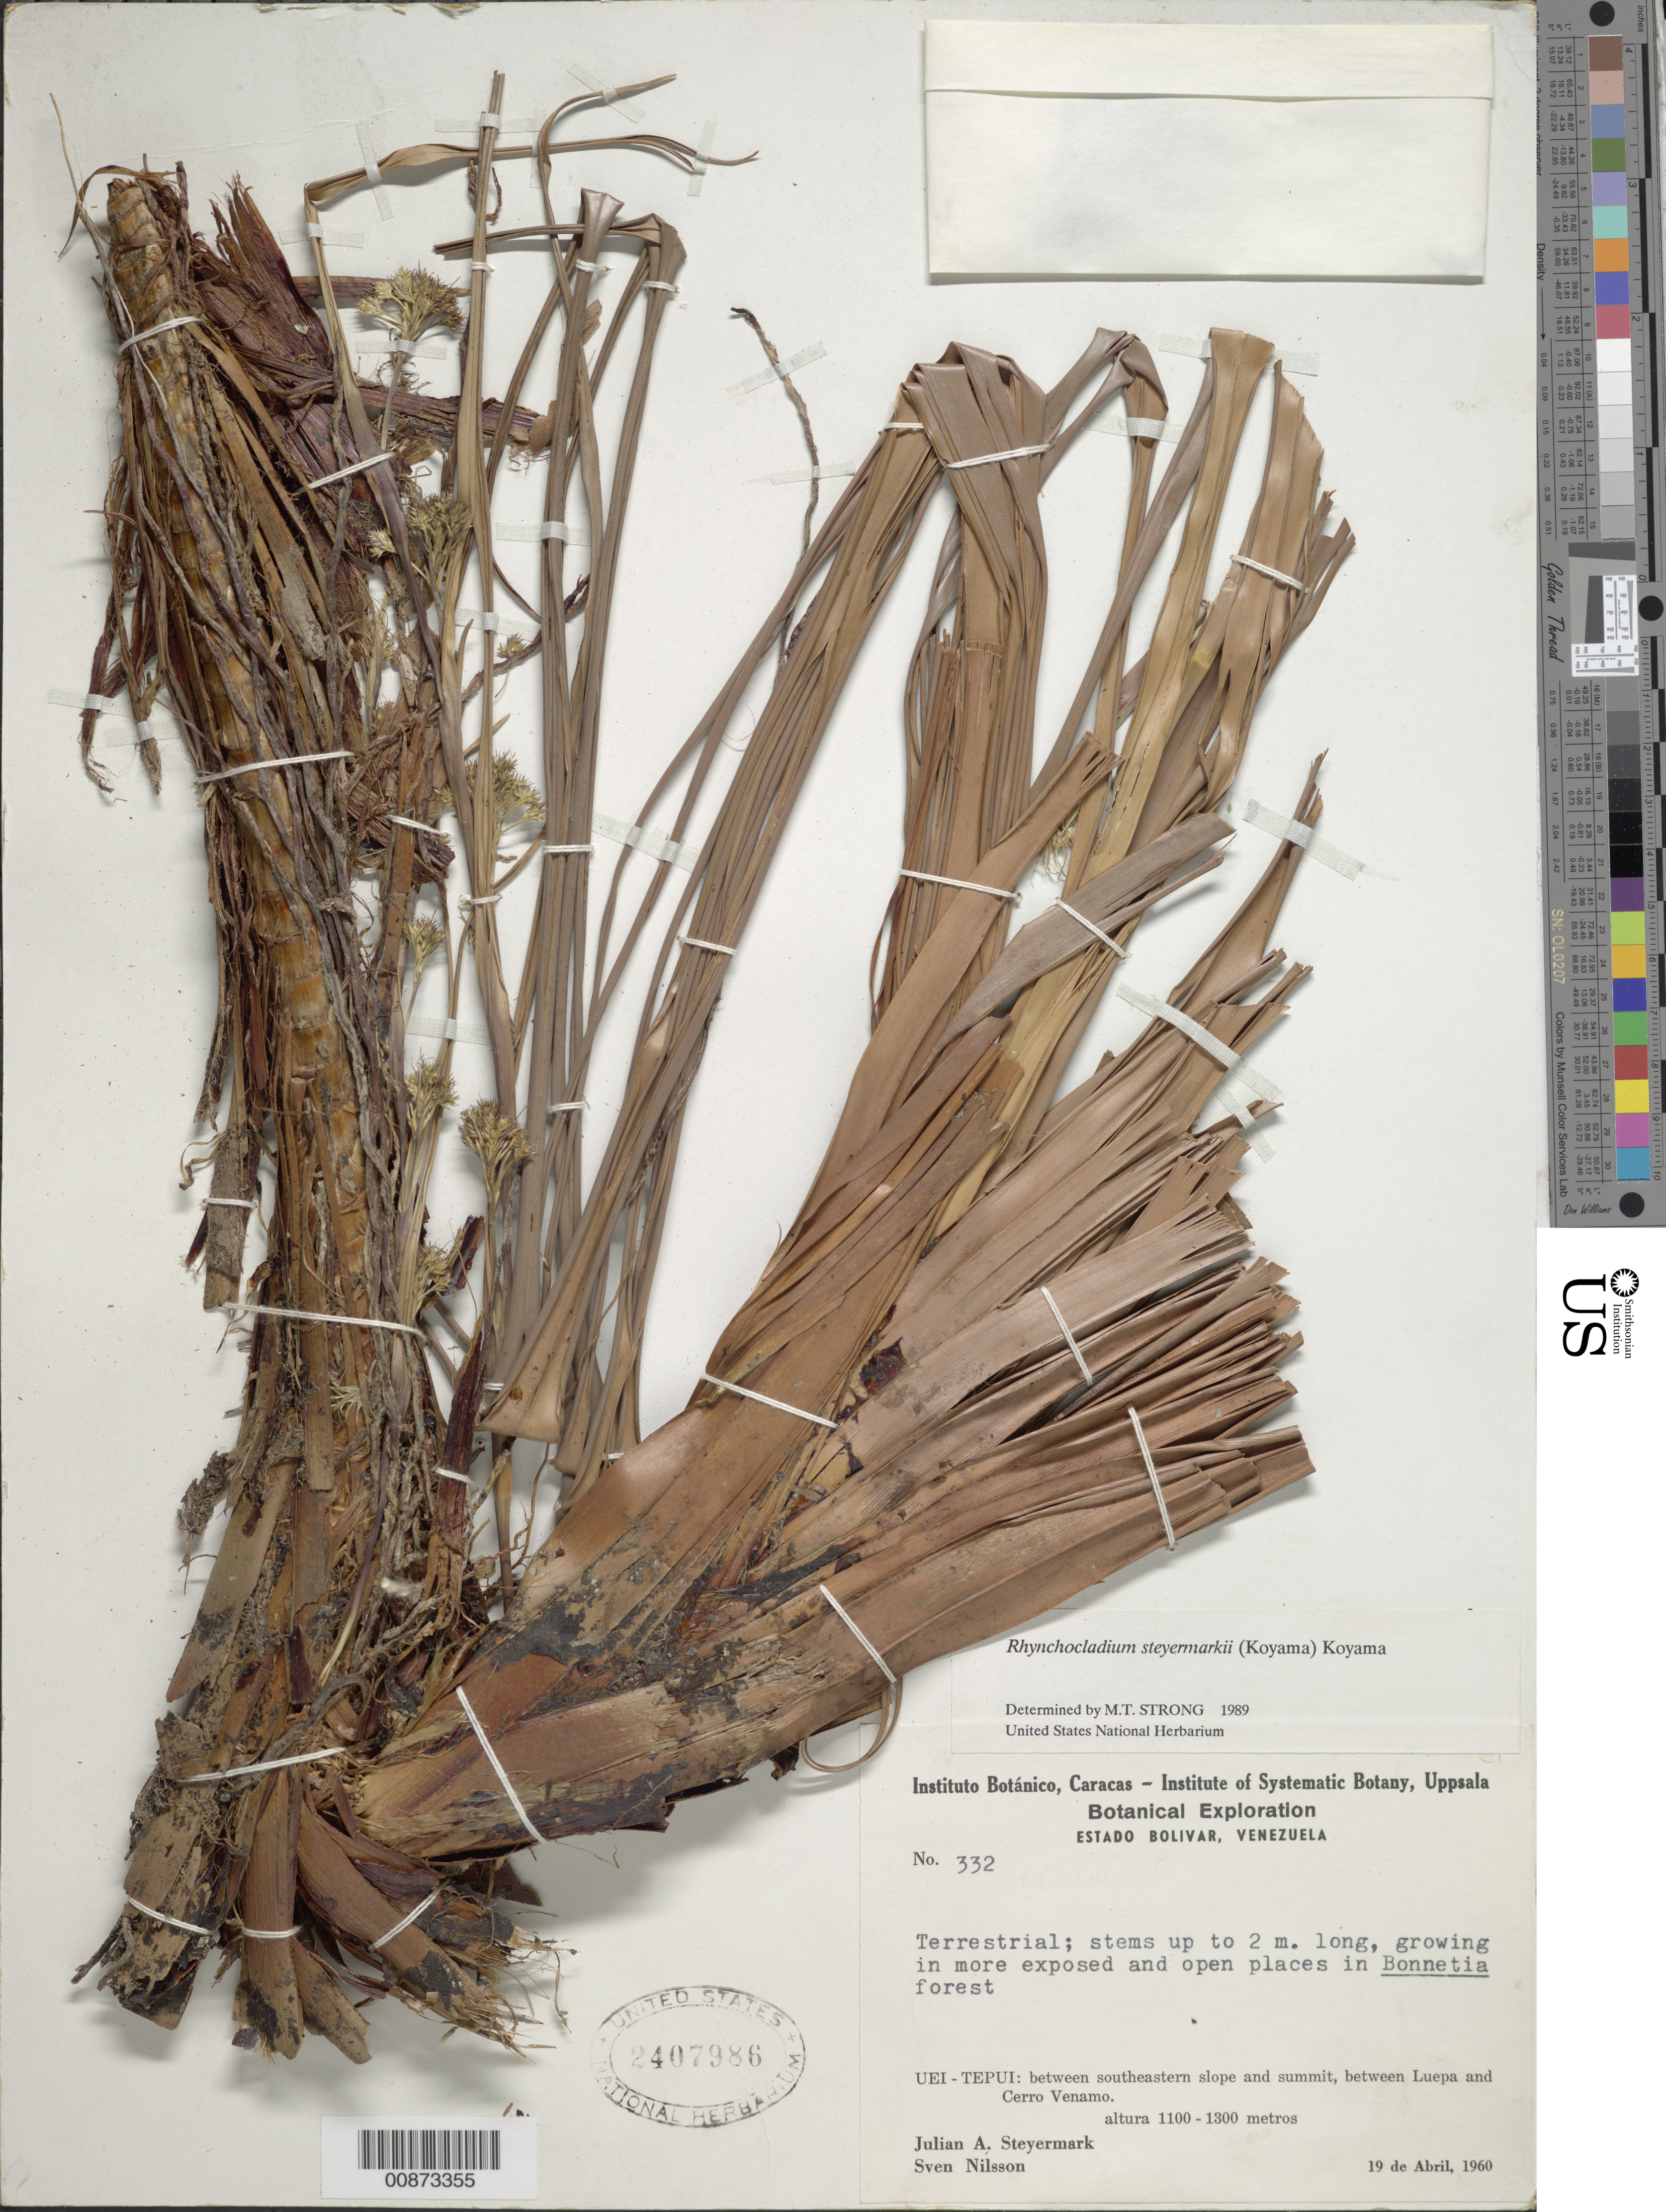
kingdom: Plantae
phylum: Tracheophyta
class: Liliopsida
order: Poales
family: Cyperaceae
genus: Rhynchocladium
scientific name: Rhynchocladium steyermarkii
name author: (T. Koyama) T. Koyama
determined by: Strong, M. T., (US), Smithsonian Institution - National Museum of Natural History (UNITED STATES)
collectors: J. Steyermark & S. Nilsson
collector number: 60 332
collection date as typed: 19-Apr-60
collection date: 1960-04-19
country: Venezuela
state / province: Bolívar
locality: Uei-tepuí, between Luepa and Cerro Venamo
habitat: Exposed and open places in Bonnetia forest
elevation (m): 1100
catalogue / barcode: US 2407986